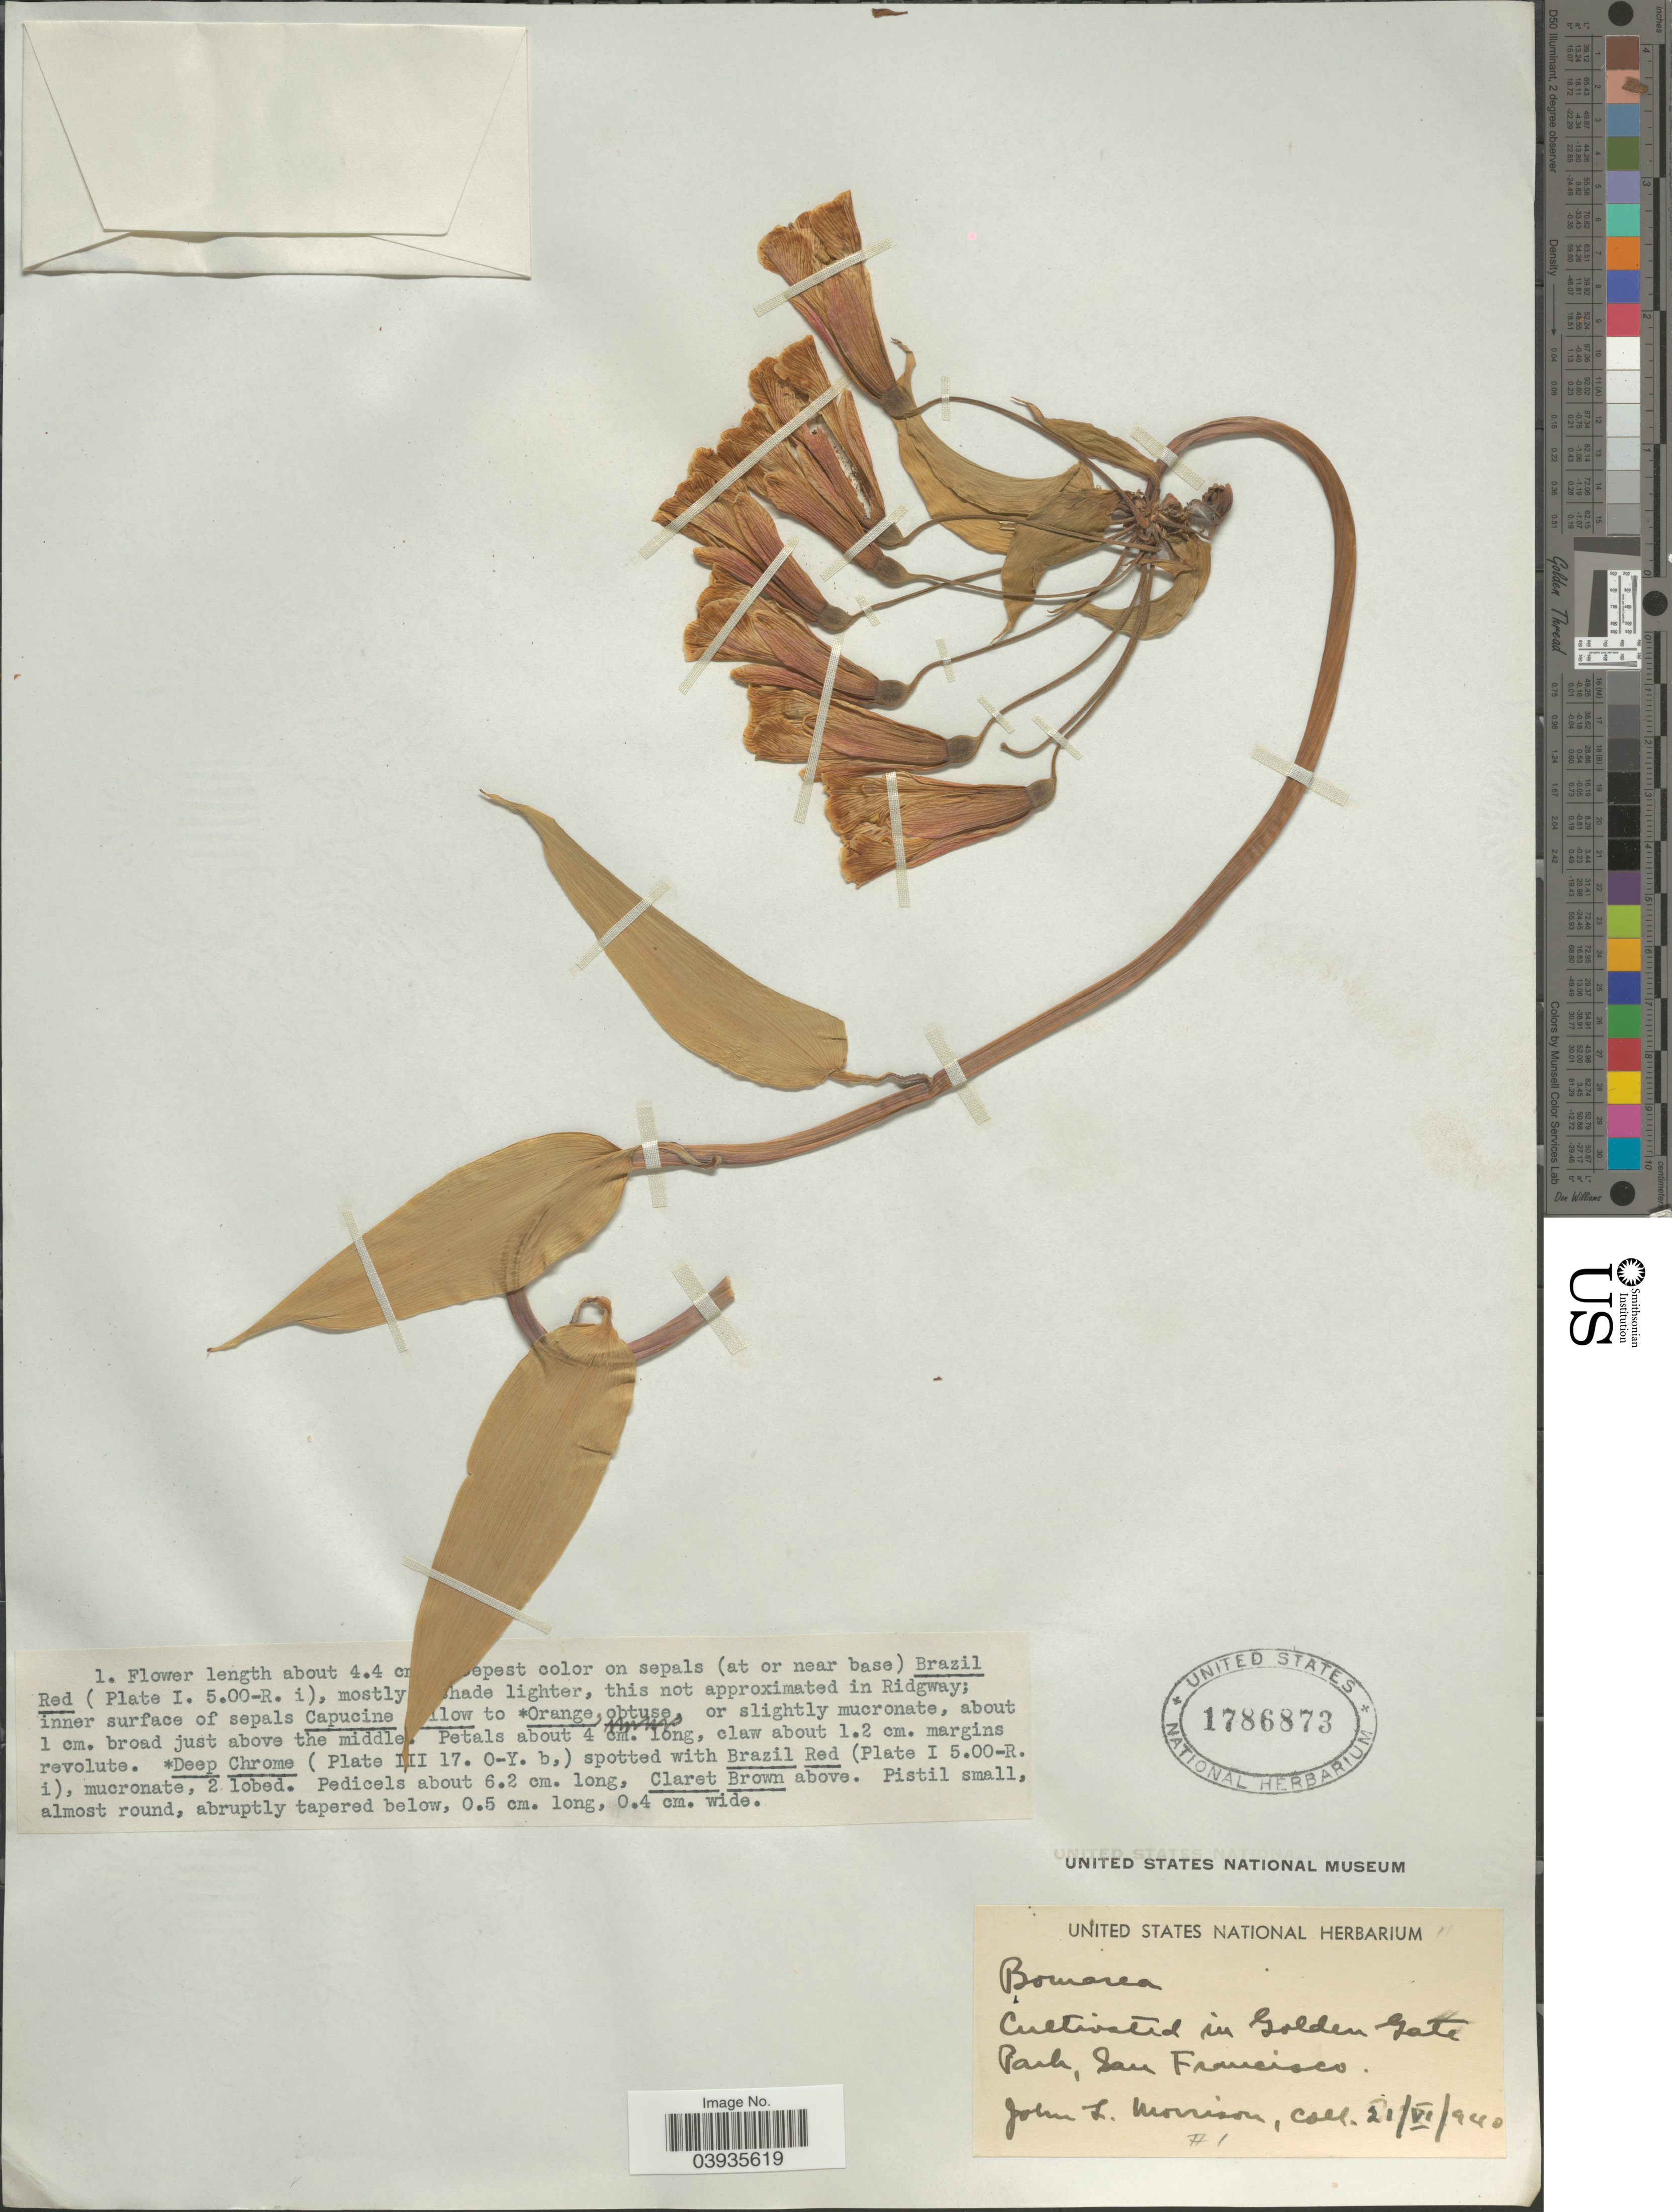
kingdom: Plantae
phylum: Tracheophyta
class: Liliopsida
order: Liliales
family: Alstroemeriaceae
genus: Bomarea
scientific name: Bomarea sp.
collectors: J. Morrison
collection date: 1940-06-21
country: United States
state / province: California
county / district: San Francisco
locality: Cultivated in Golden Gate Park, San Francisco.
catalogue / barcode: US 1786873